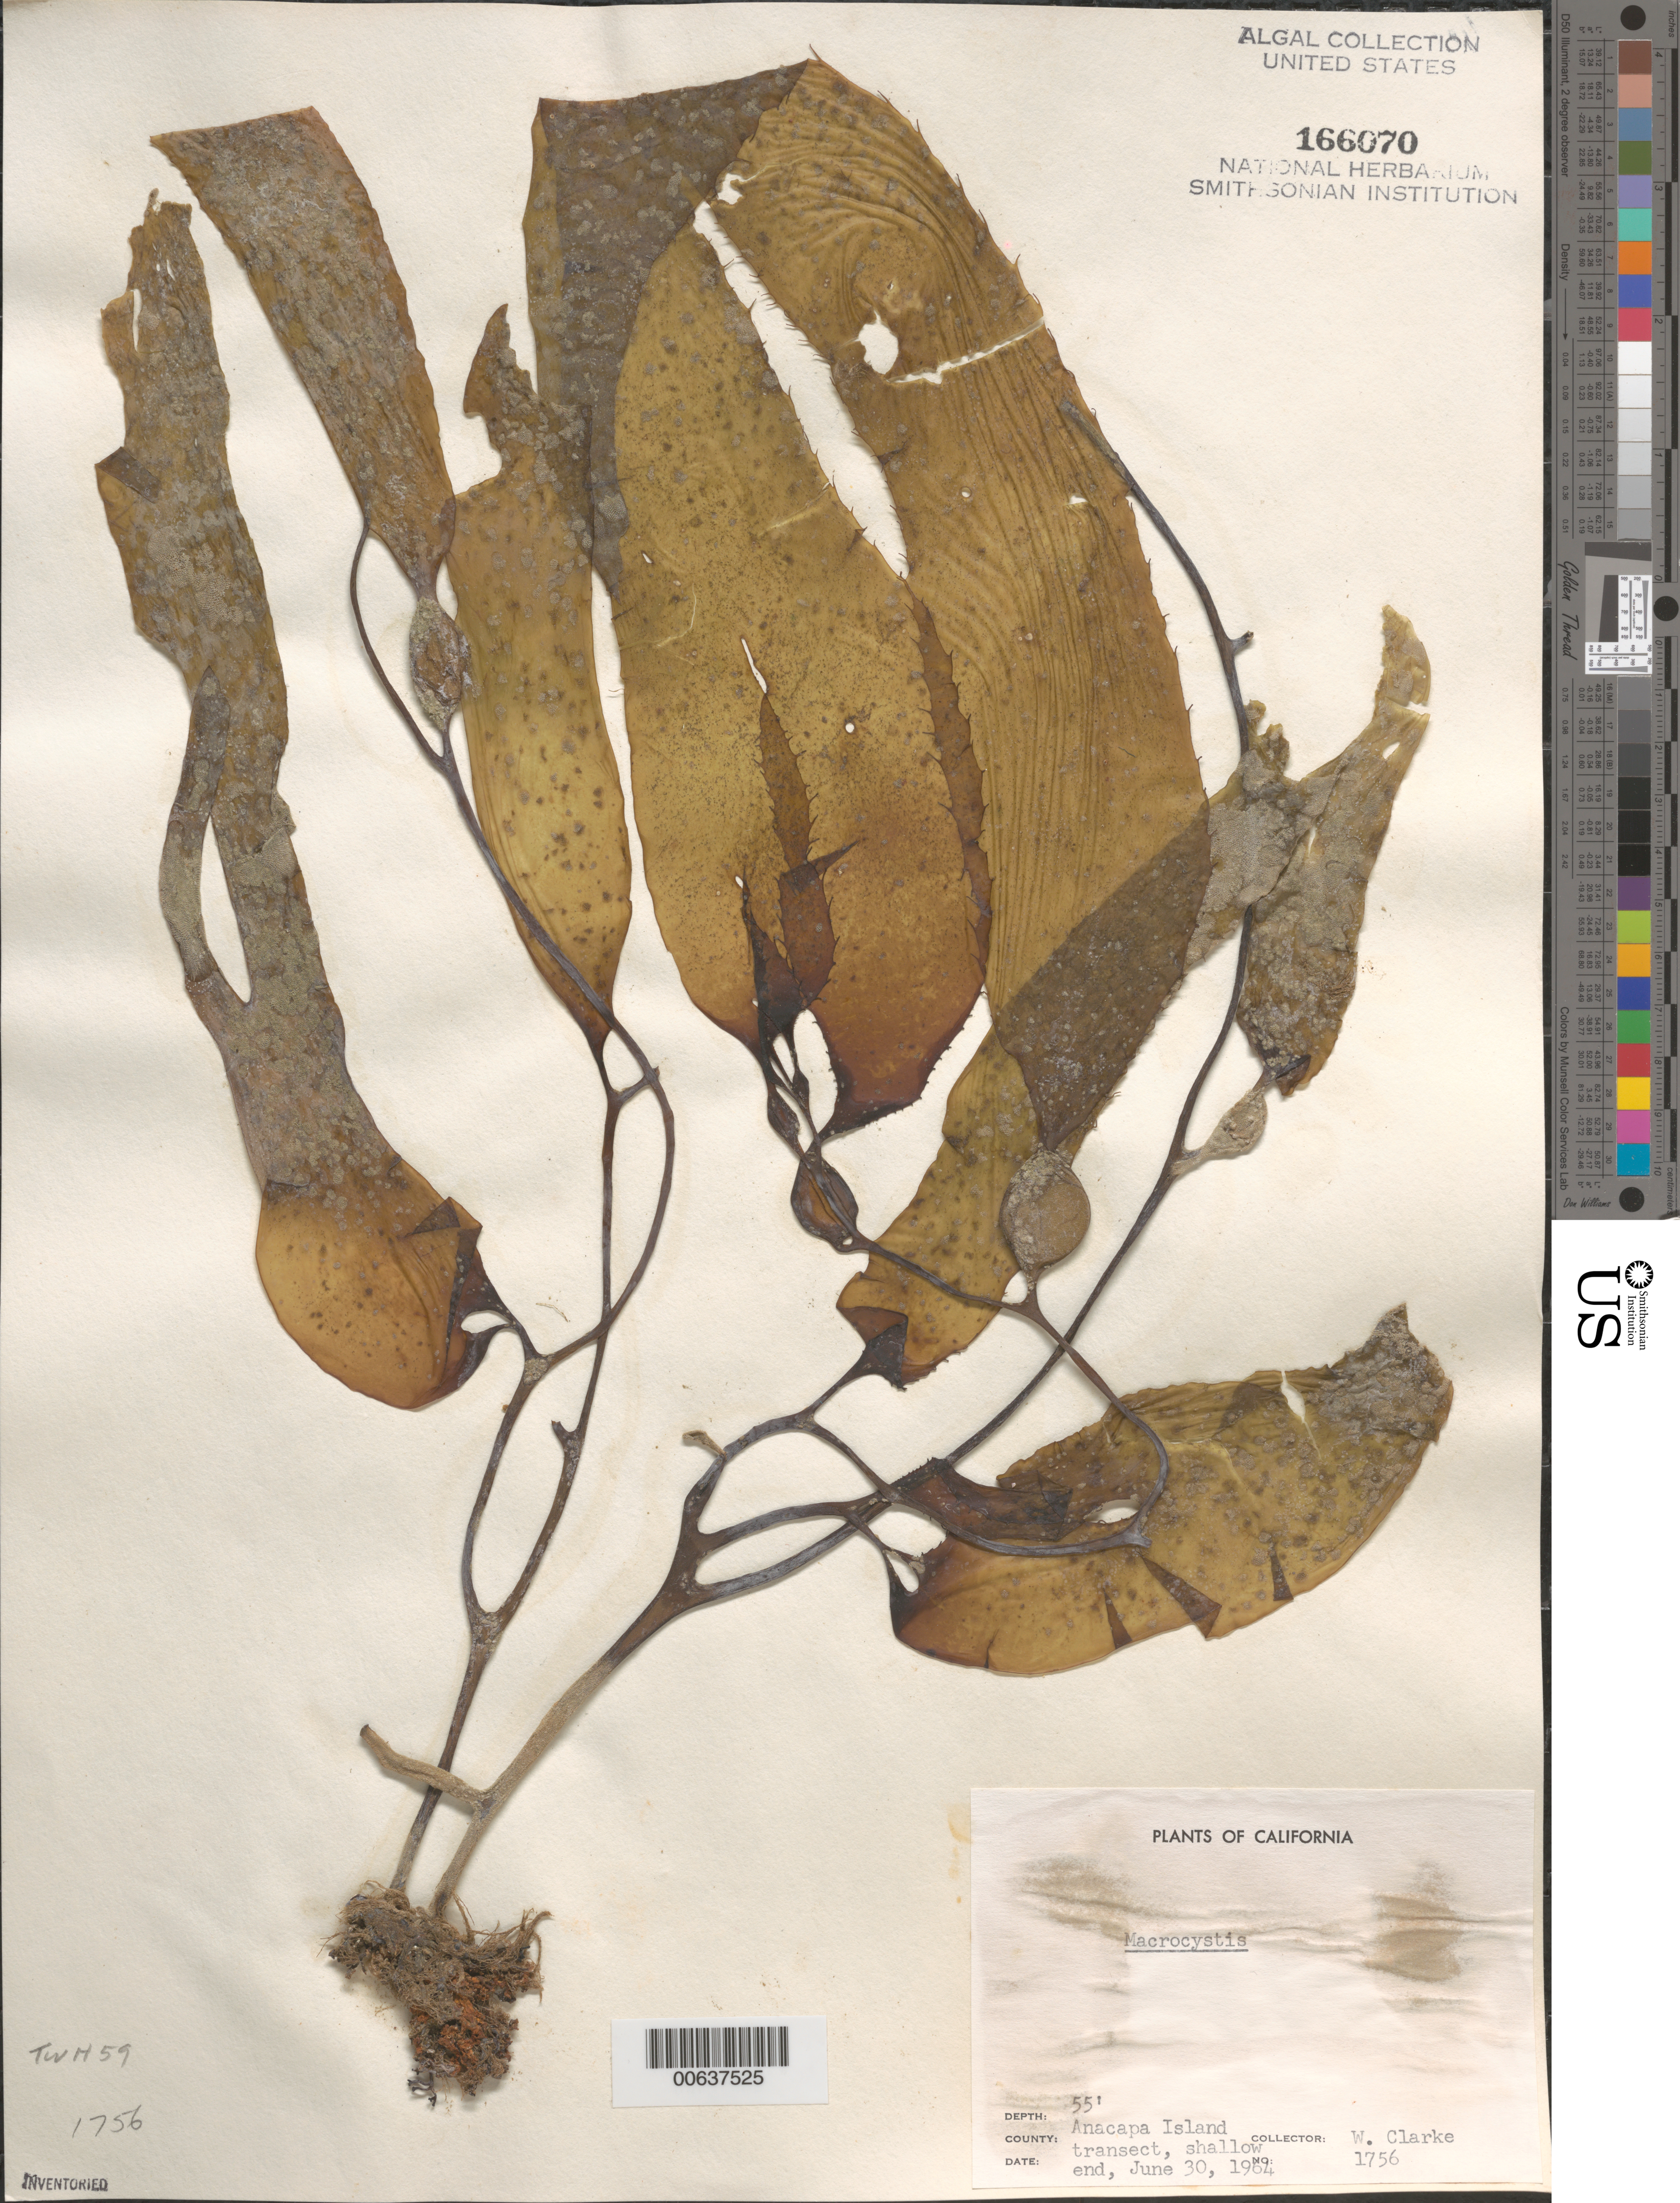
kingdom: Chromista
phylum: Ochrophyta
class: Phaeophyceae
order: Laminariales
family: Laminariaceae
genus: Macrocystis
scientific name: Macrocystis sp.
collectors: W. Clarke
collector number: Neushul 1756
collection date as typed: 30 Jun 1964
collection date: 1964-06-30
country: United States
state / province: California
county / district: Ventura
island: Anacapa Island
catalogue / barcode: US 166070